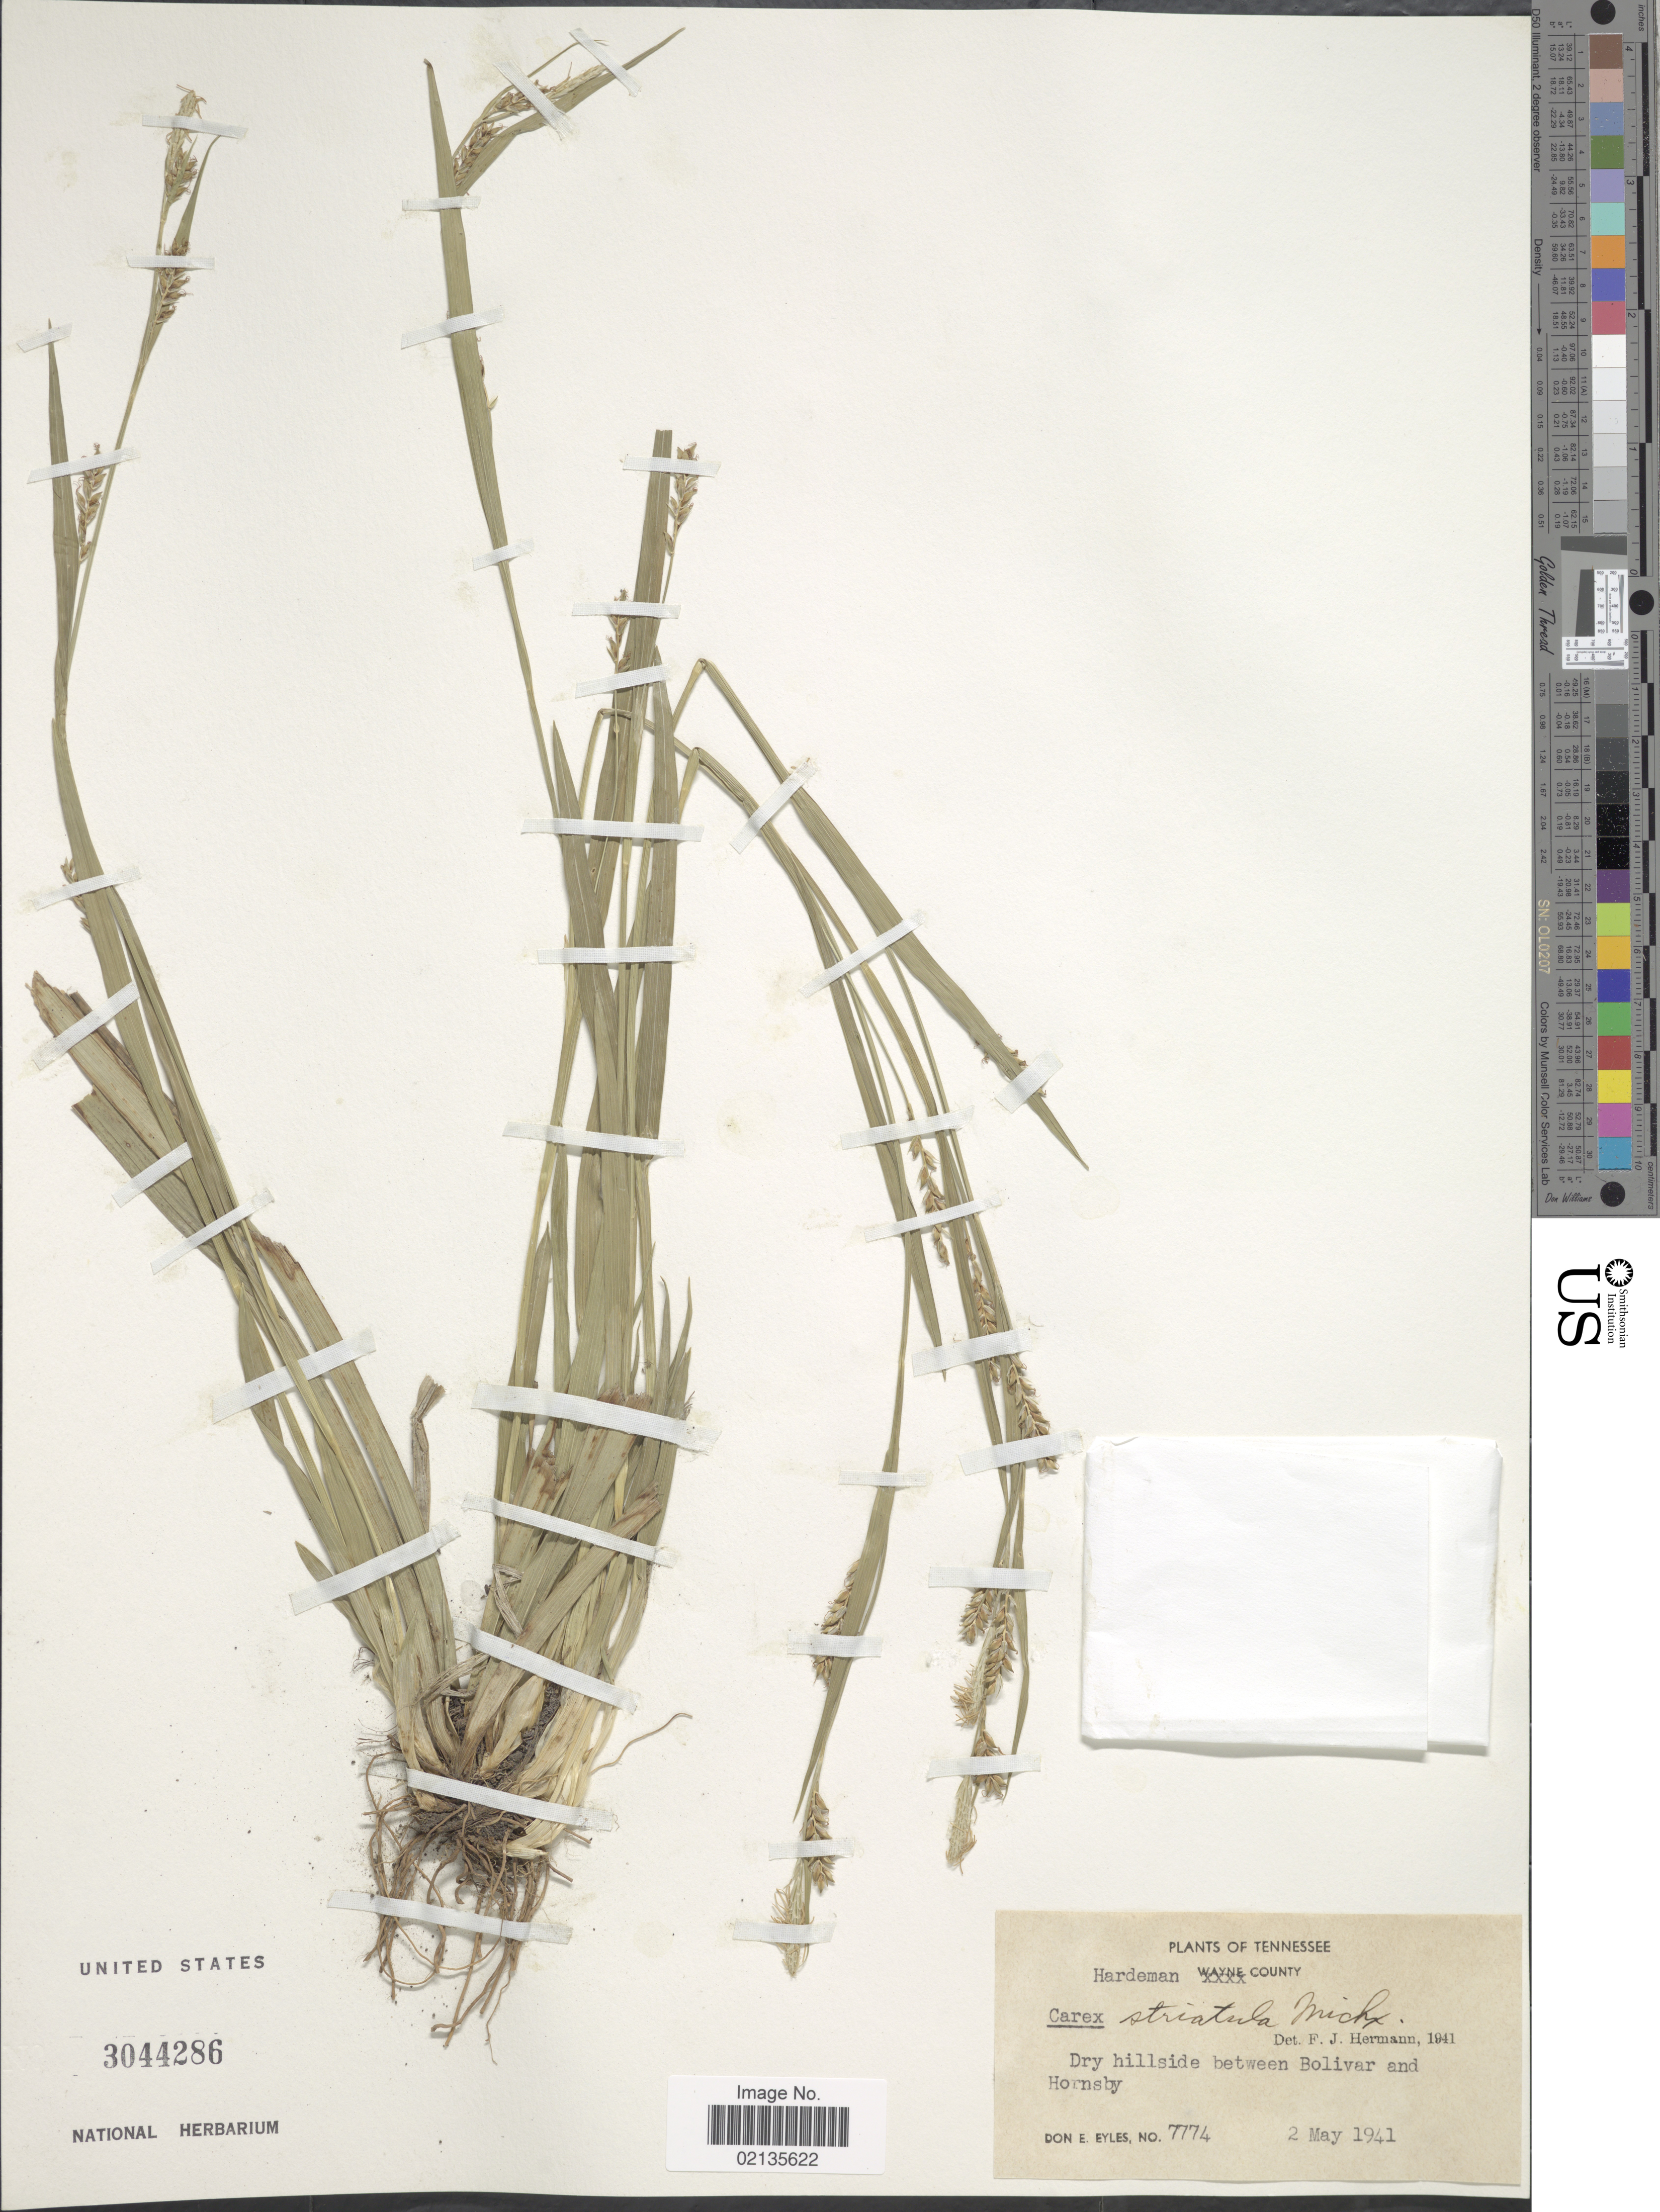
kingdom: Plantae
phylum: Tracheophyta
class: Liliopsida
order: Poales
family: Cyperaceae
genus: Carex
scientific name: Carex striatula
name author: Michx.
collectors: D. Eyles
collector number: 774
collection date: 1941-05-02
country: United States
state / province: Tennessee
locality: Hardeman County, dry hillside between Bolivar and Hornsby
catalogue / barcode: US 3044286